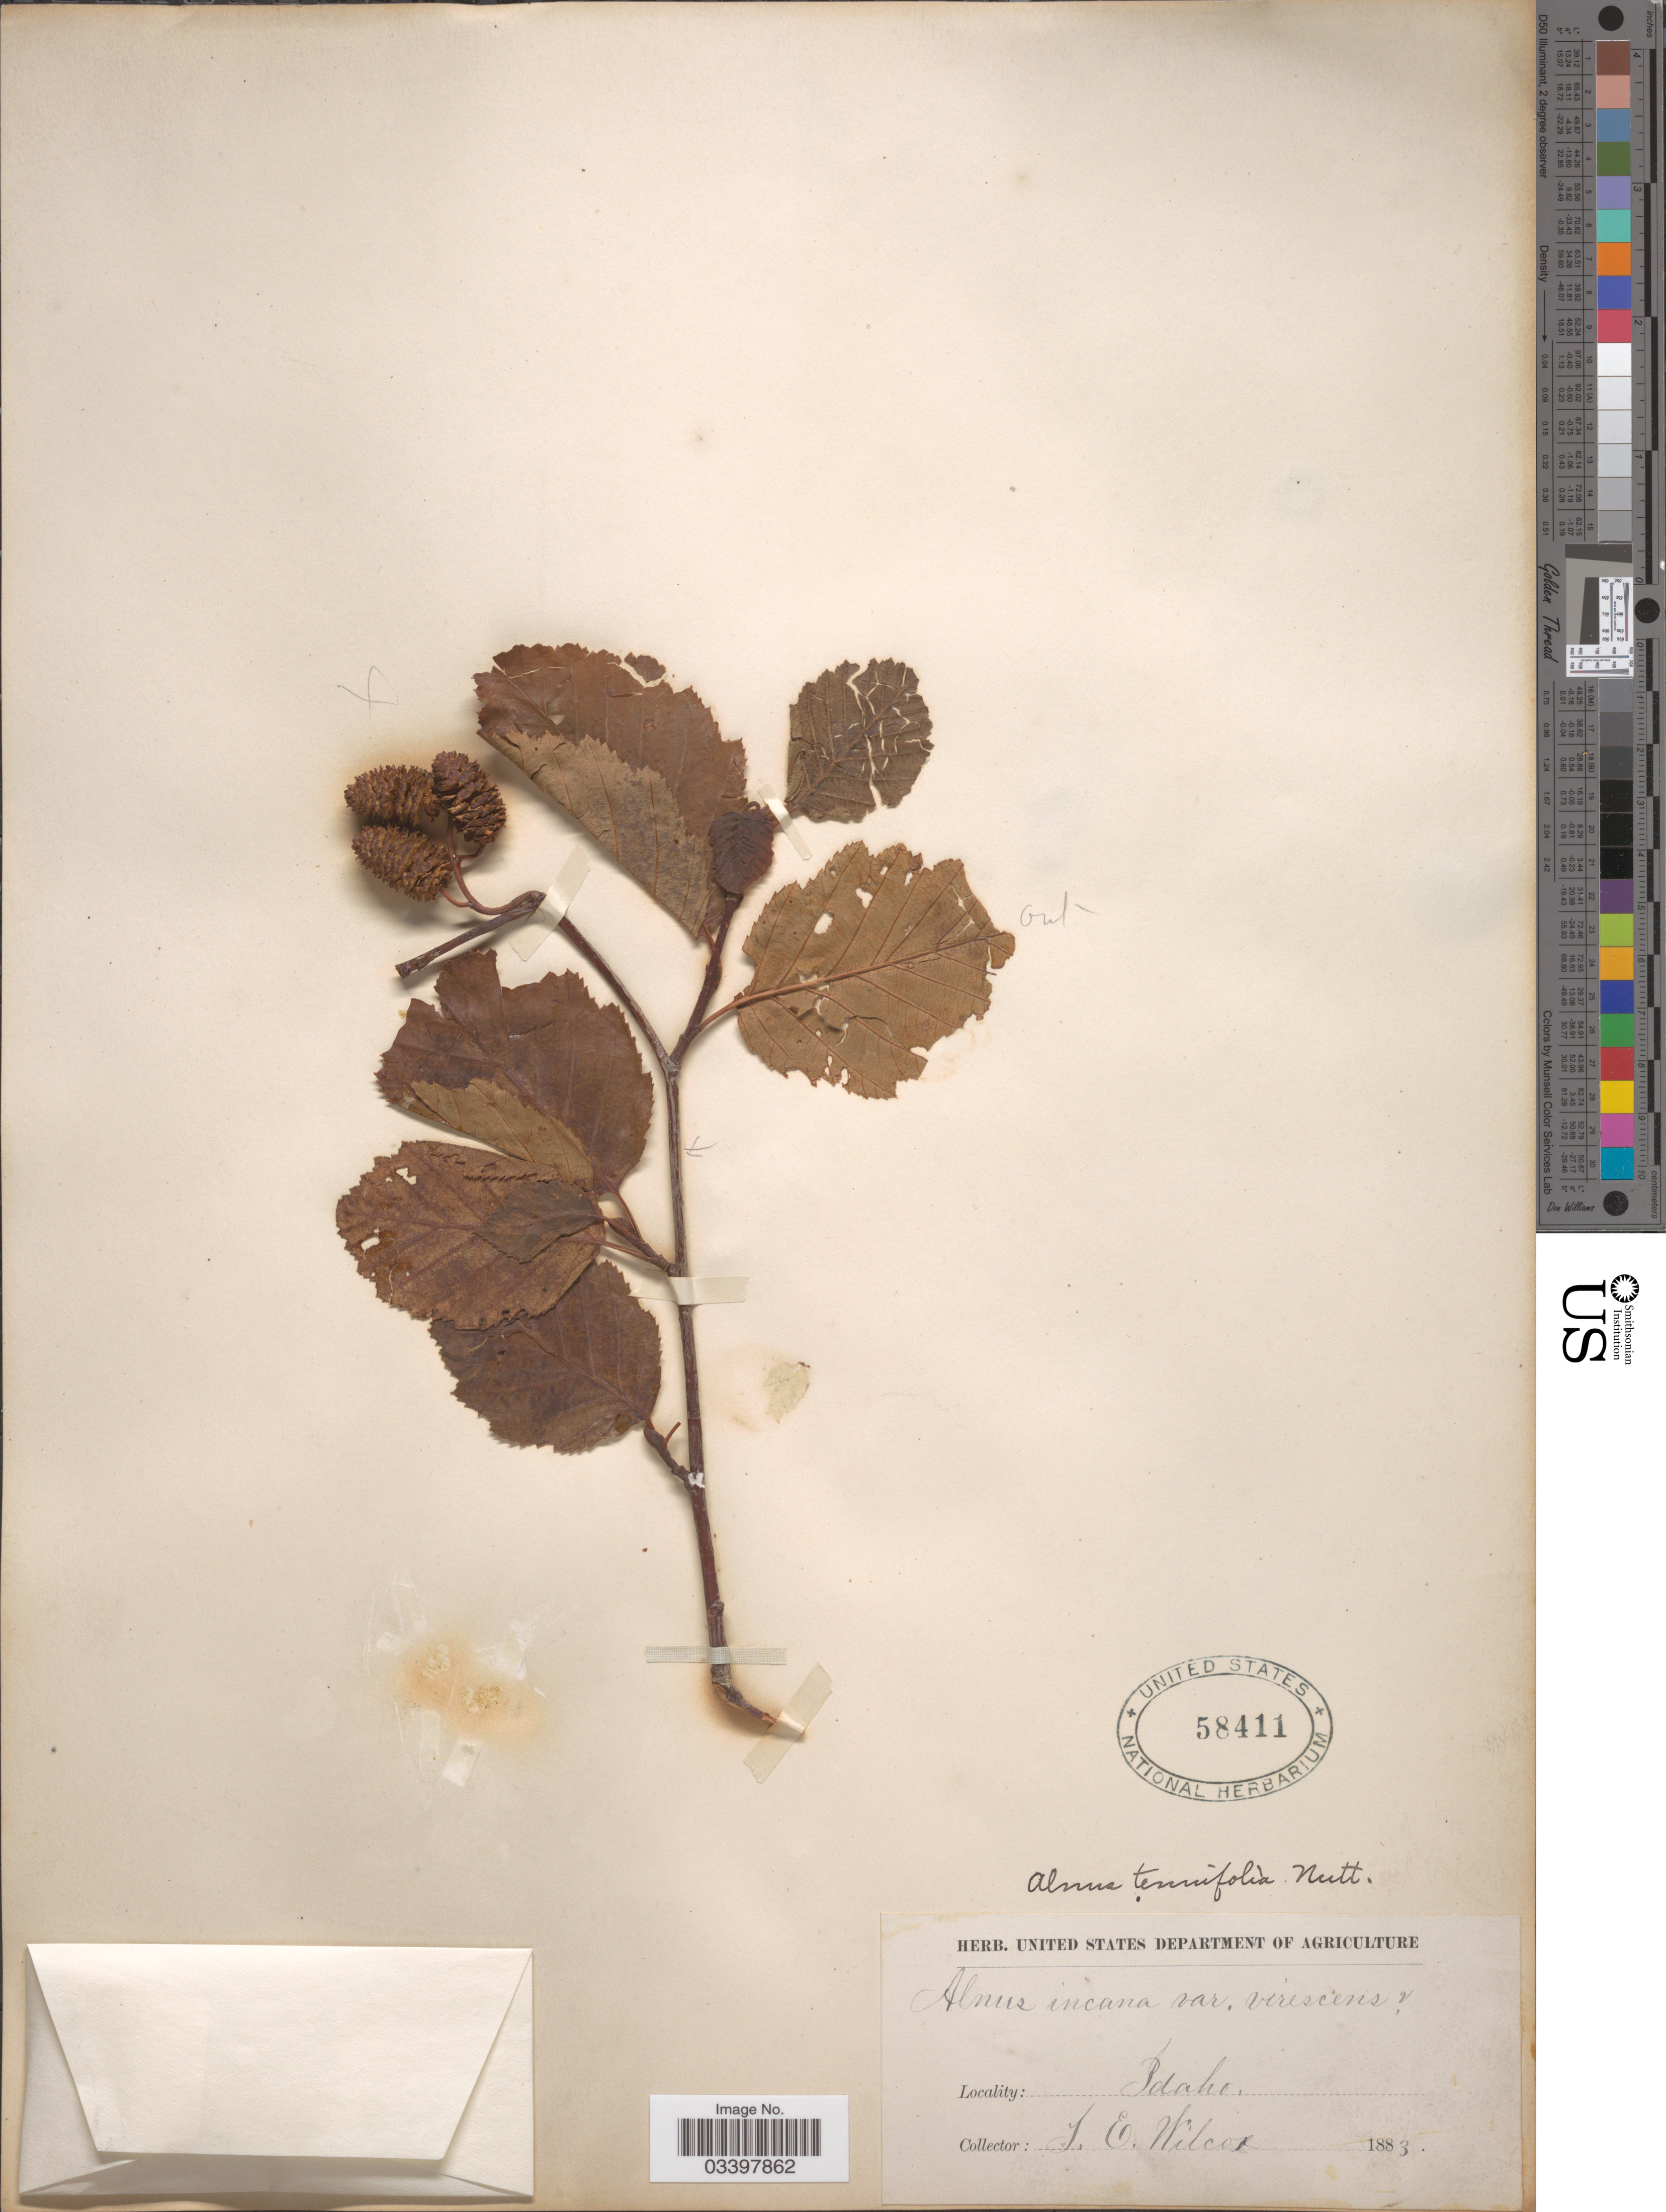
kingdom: Plantae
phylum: Tracheophyta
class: Magnoliopsida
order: Fagales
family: Betulaceae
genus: Alnus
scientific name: Alnus incana subsp. tenuifolia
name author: (Nutt.) Breitung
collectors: T. E. Wilcox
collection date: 1883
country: United States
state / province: Idaho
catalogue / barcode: US 58411